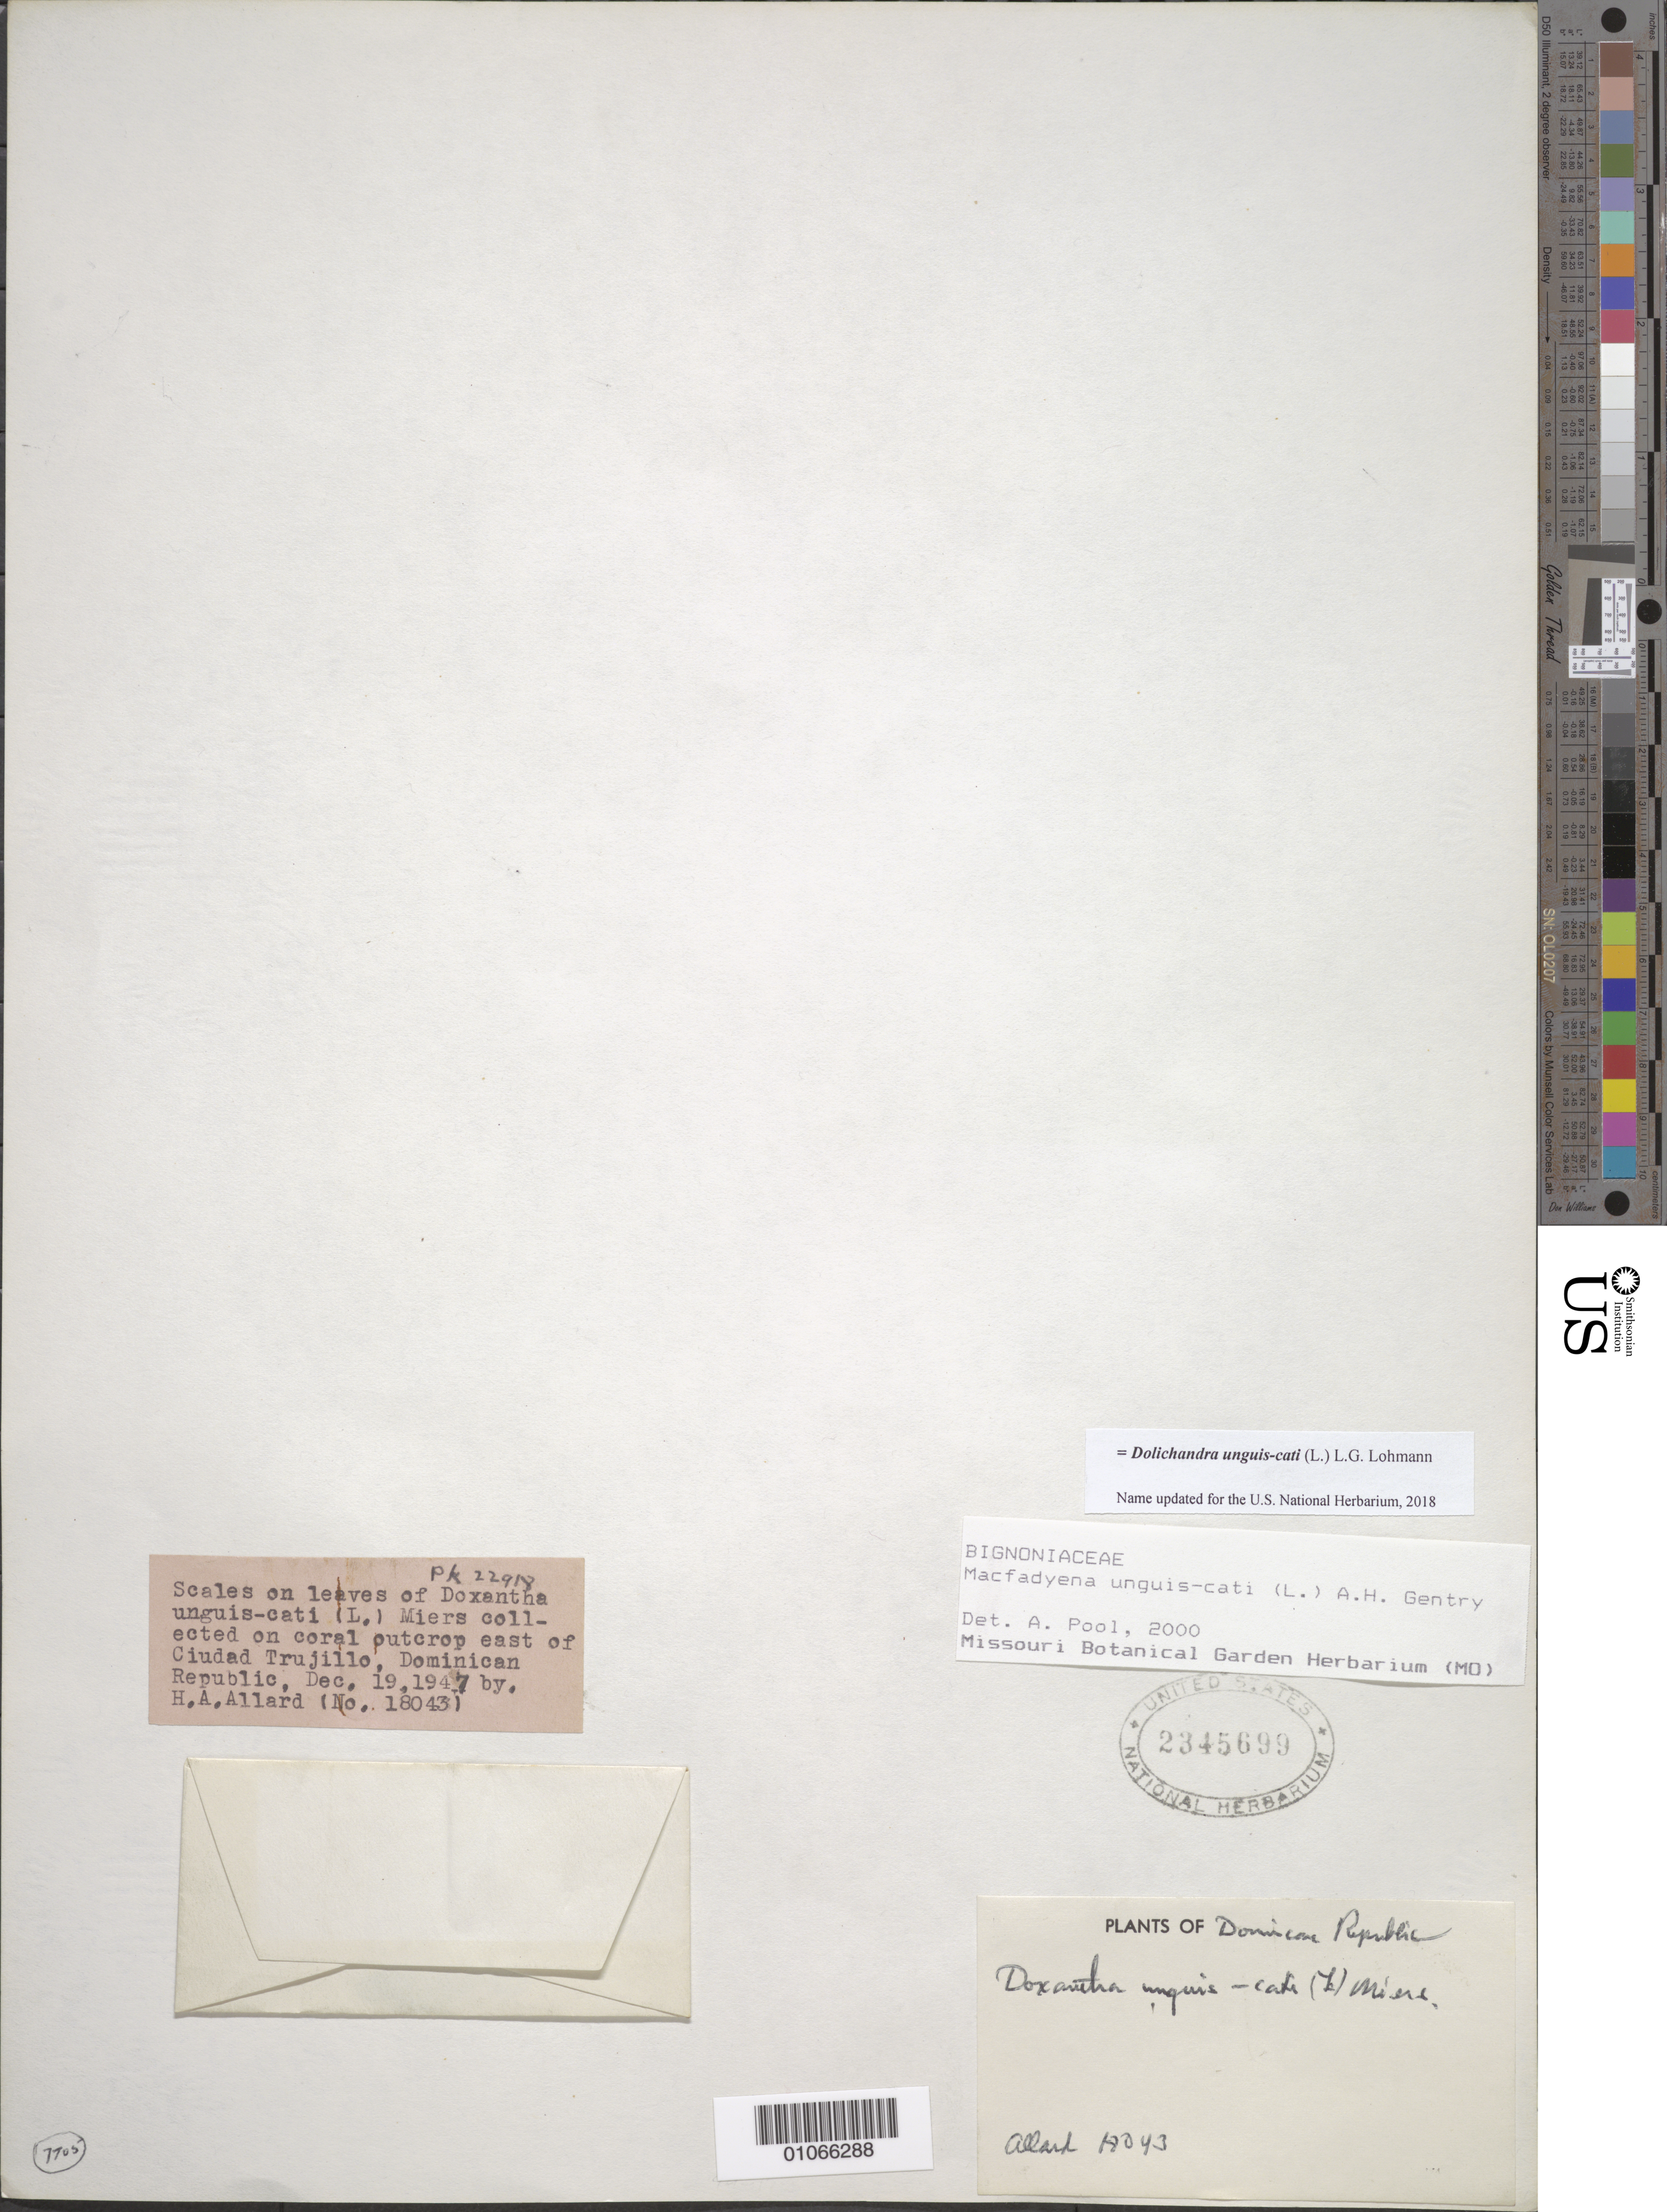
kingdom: Plantae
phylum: Tracheophyta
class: Magnoliopsida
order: Lamiales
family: Bignoniaceae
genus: Dolichandra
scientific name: Dolichandra unguis-cati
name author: (L.) L.G. Lohmann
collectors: H. A. Allard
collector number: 18043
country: Dominican Republic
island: Hispaniola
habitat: Coral outcrop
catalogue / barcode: US 2345699